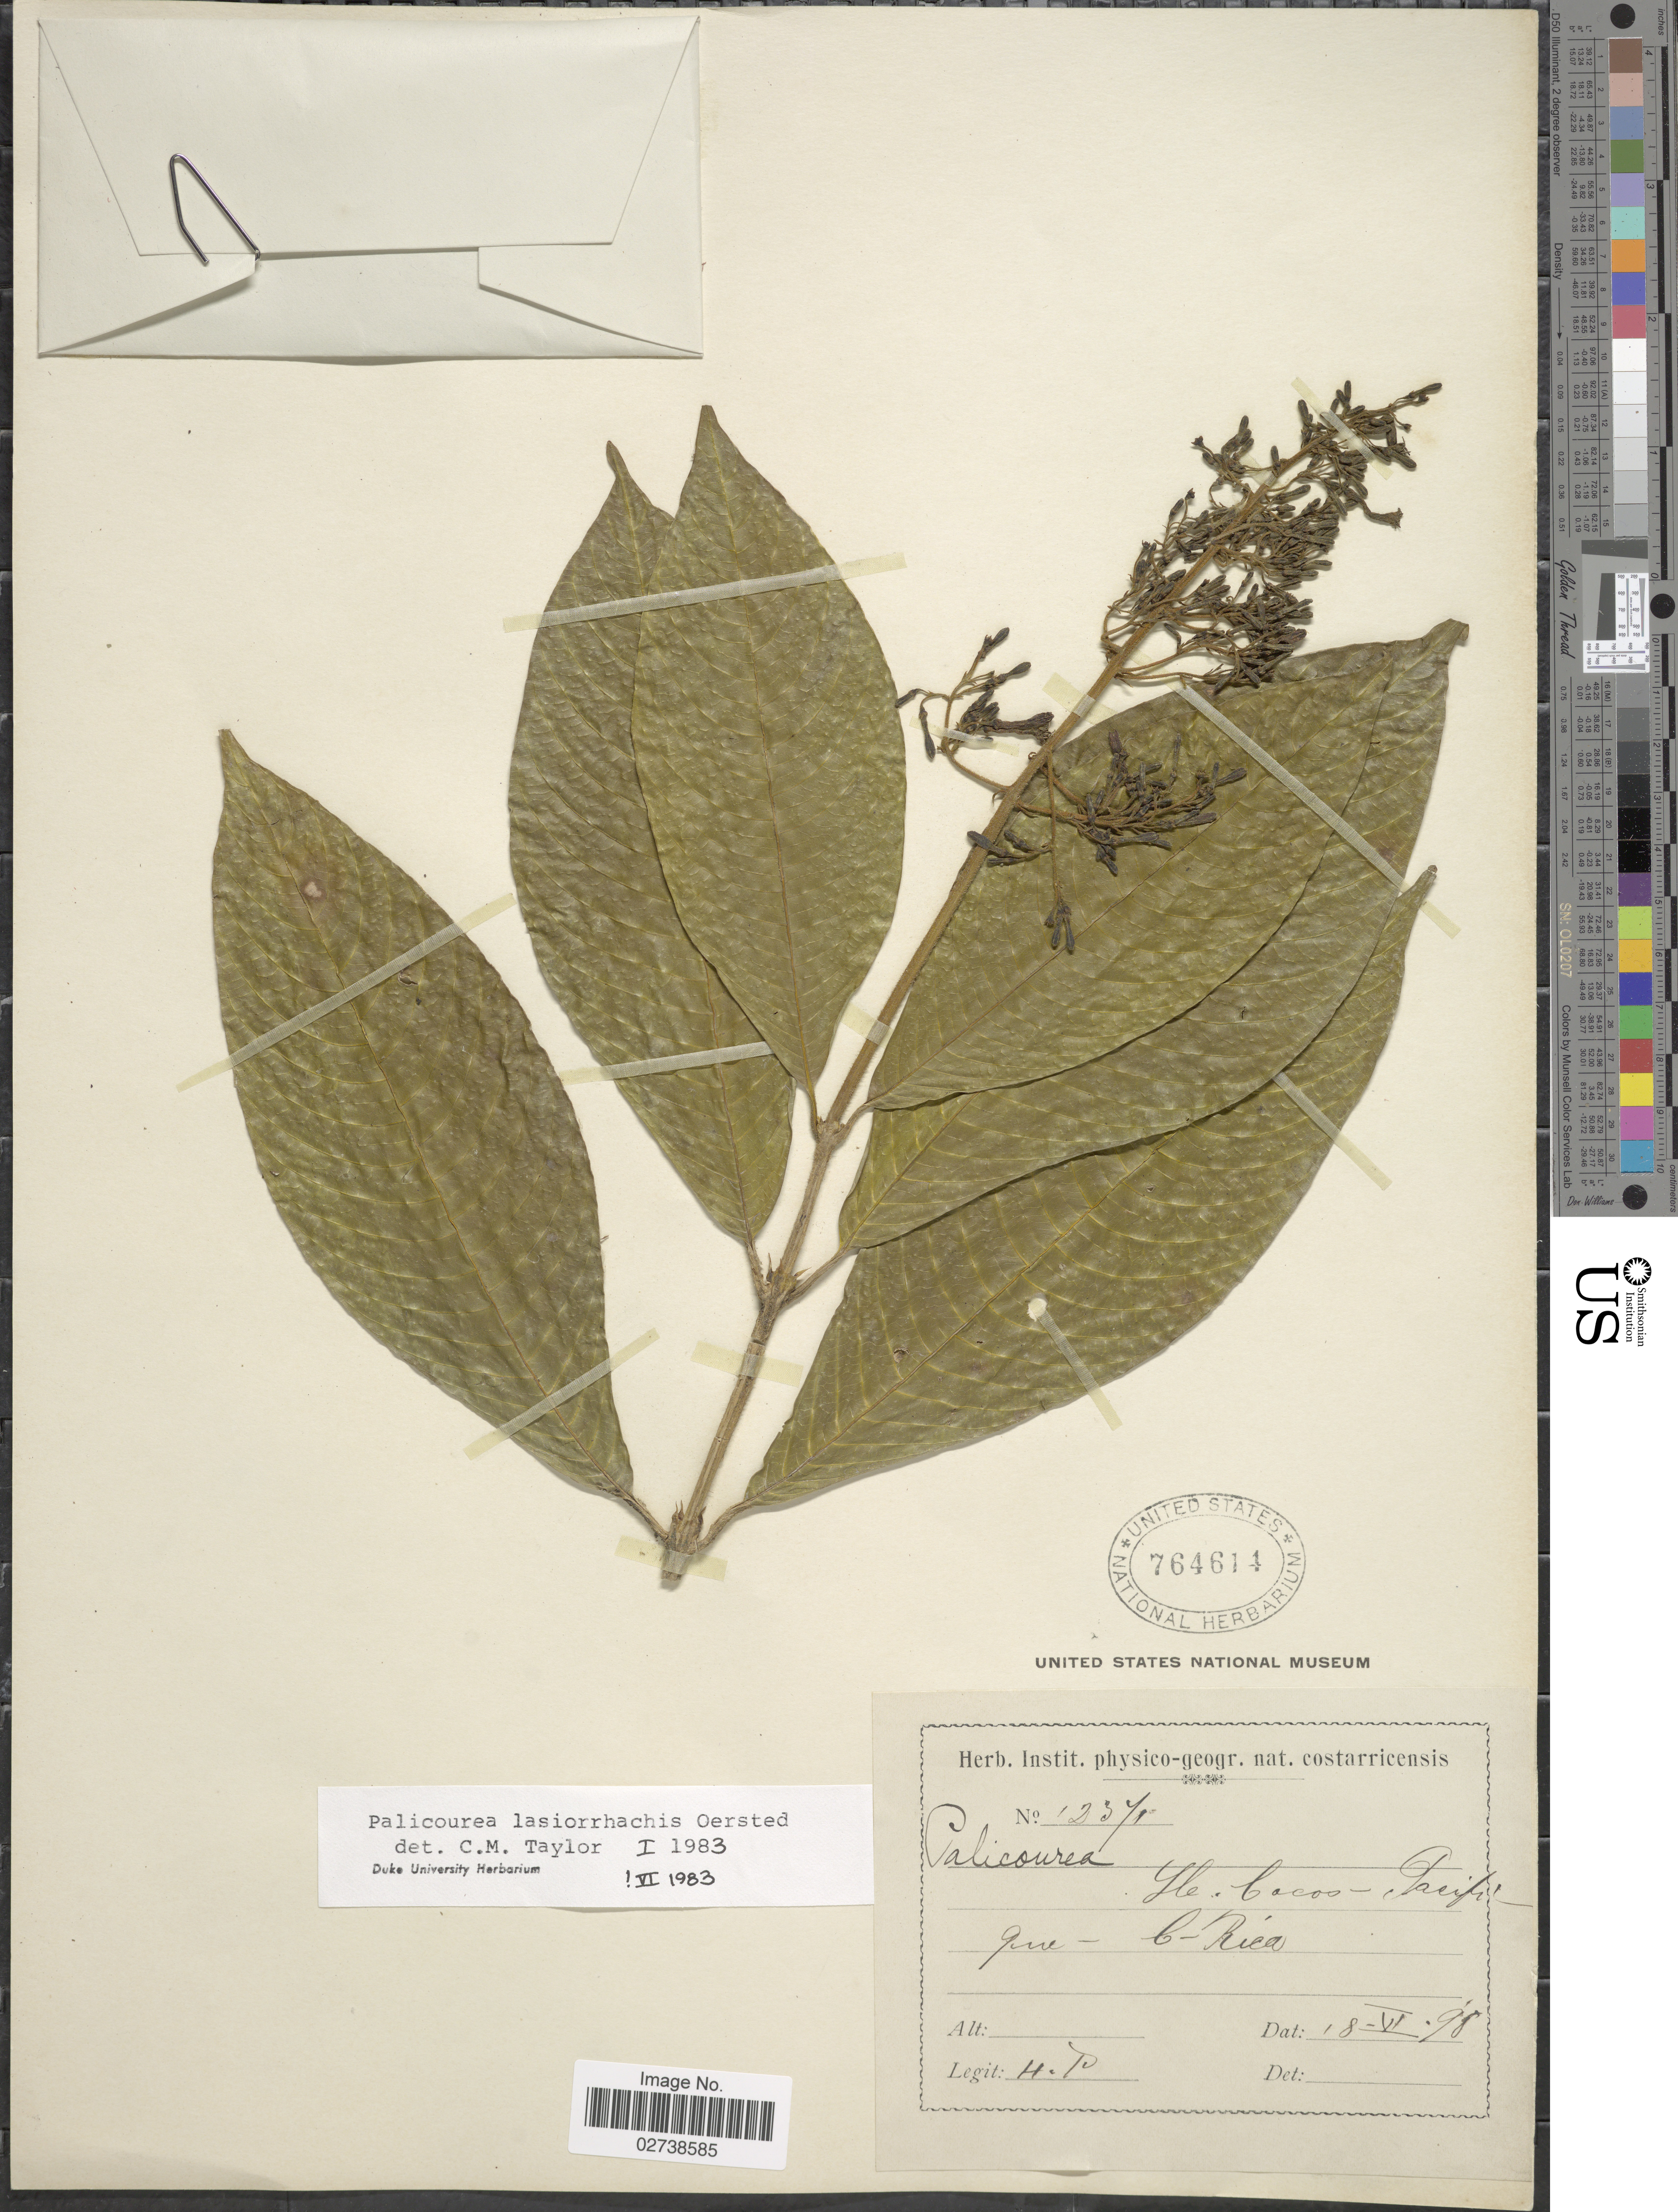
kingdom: Plantae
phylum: Tracheophyta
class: Magnoliopsida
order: Gentianales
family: Rubiaceae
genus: Palicourea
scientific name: Palicourea lasiorrhachis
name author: Oerst.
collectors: H. P.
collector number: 12371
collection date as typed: Transcribed d/m/y: 18/6/98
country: Costa Rica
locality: Île Cocos - Pacifique [Cocos Island - Pacific]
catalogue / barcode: US 764614